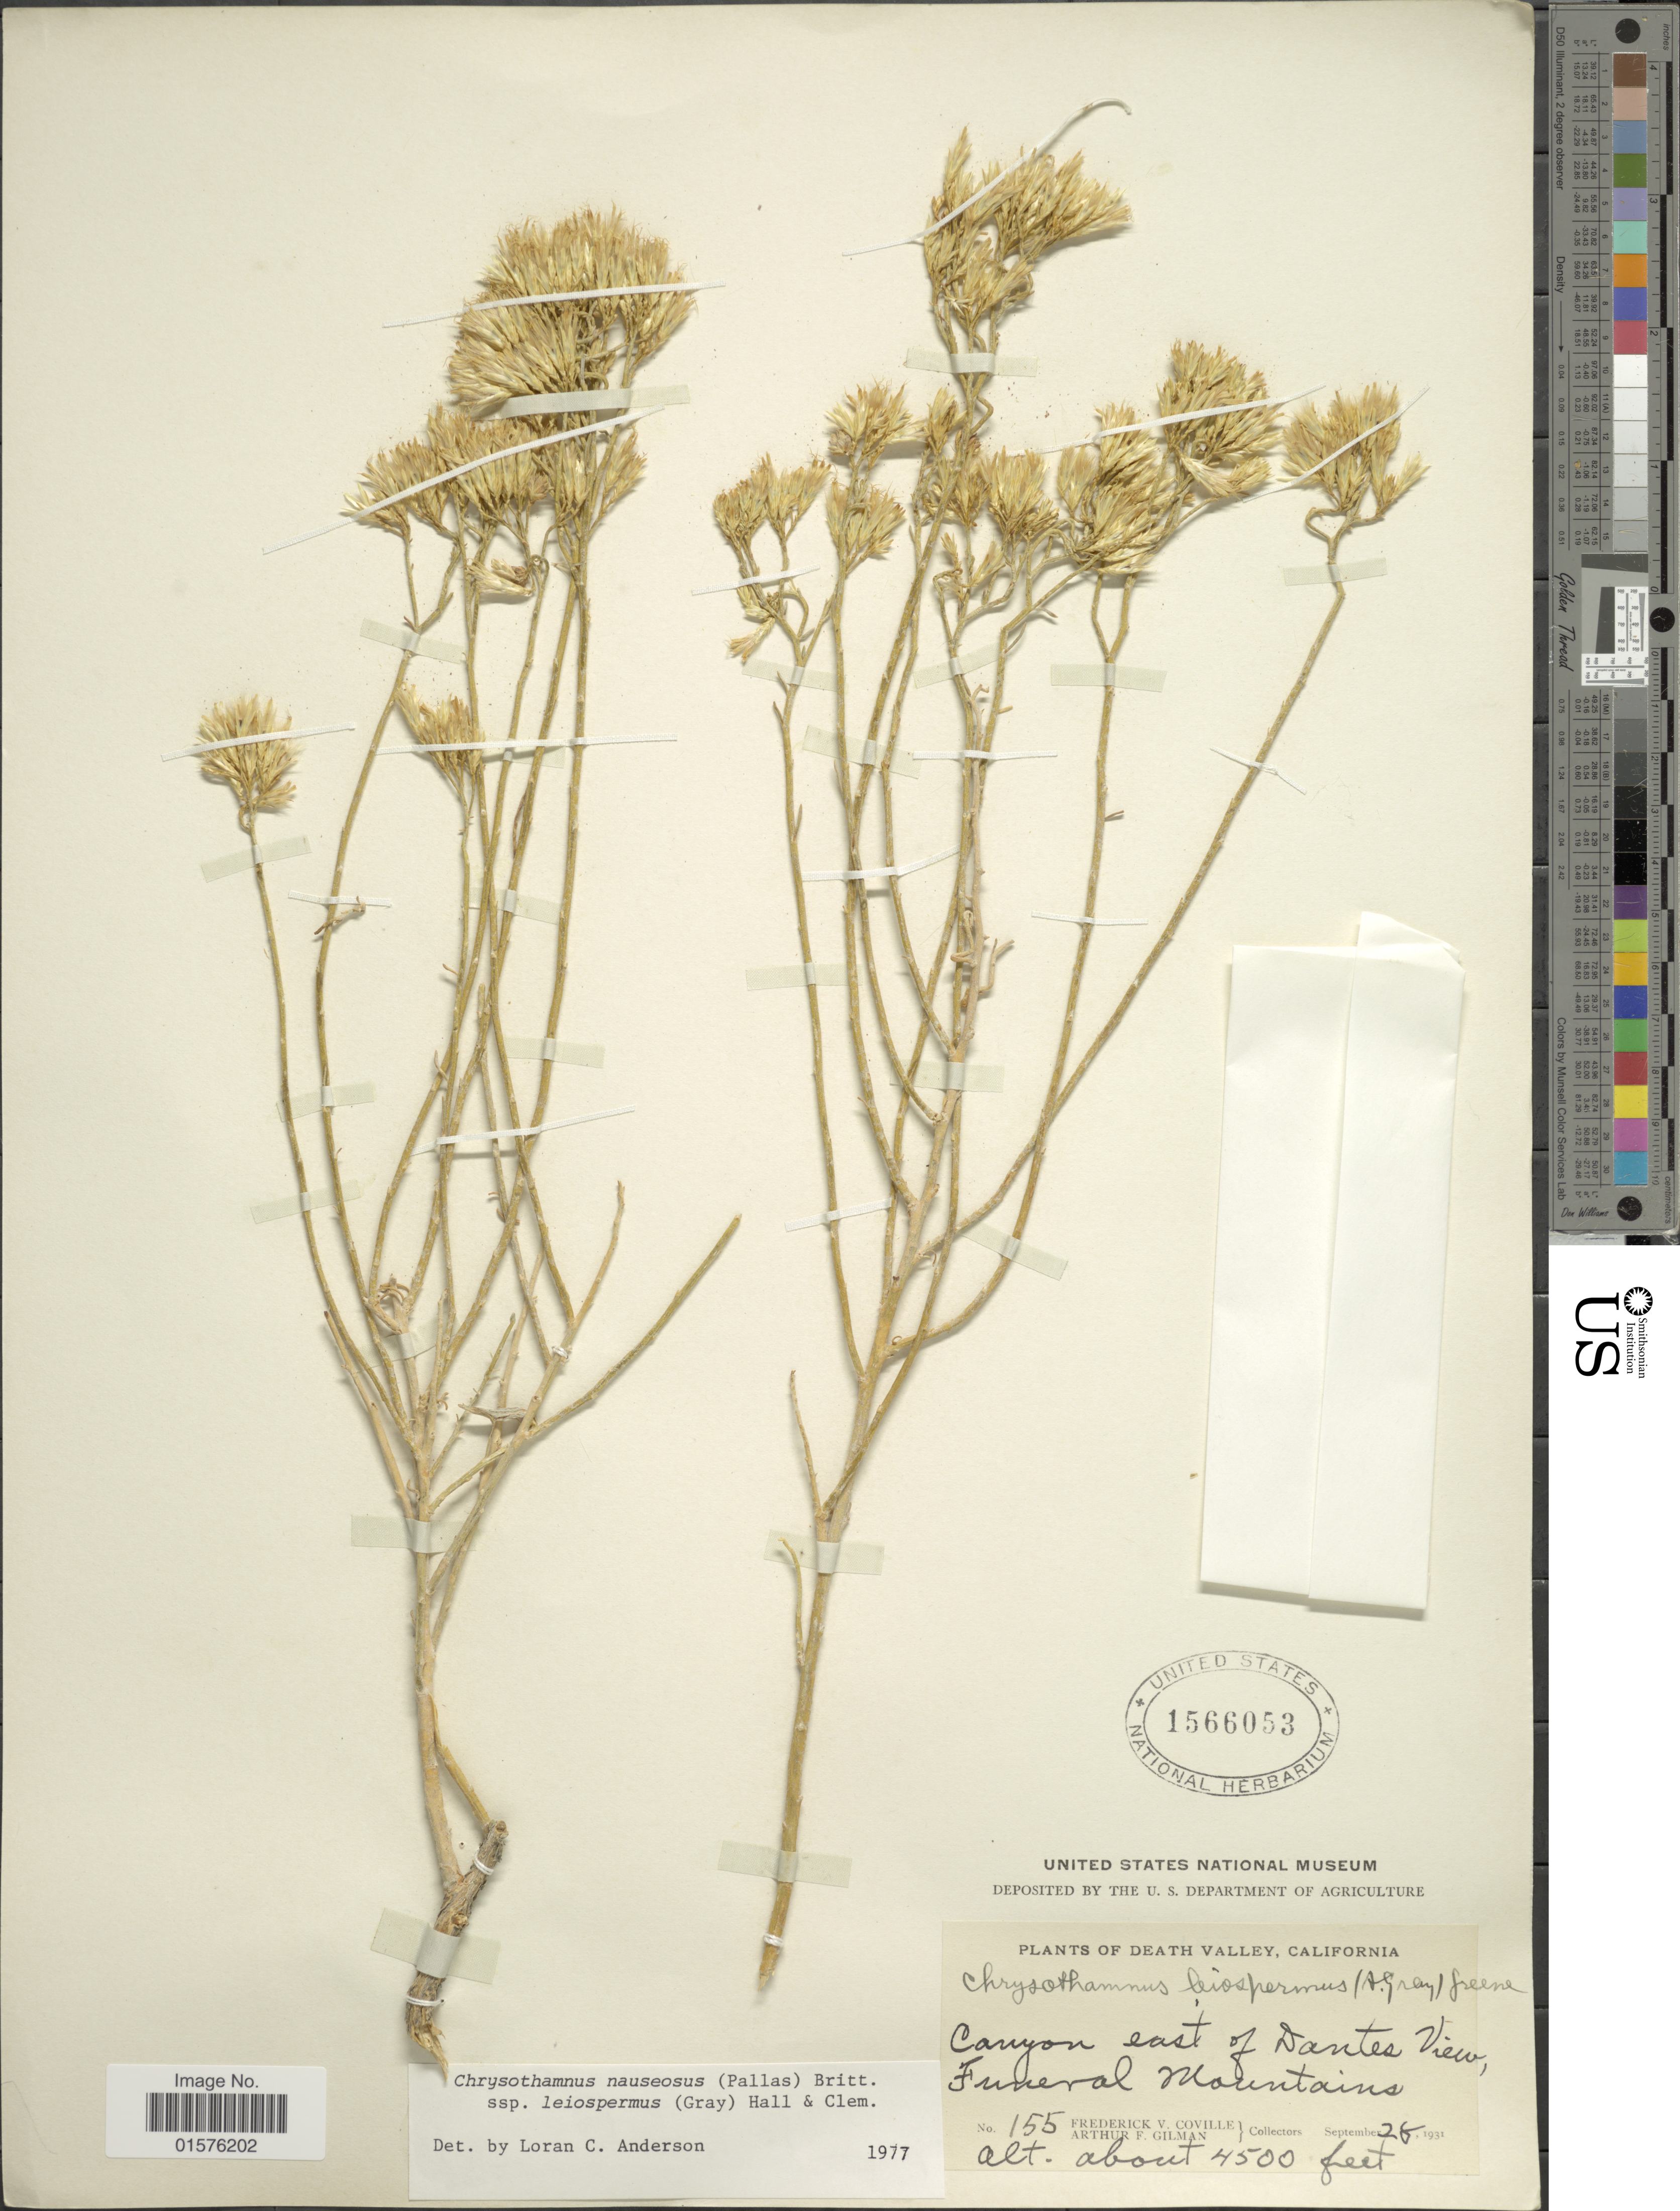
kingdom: Plantae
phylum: Tracheophyta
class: Magnoliopsida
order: Asterales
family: Asteraceae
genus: Ericameria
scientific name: Ericameria nauseosa var. leiosperma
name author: (A. Gray) G.L. Nesom & G.I. Baird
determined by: Urbatsch, Lowell E., Curator (LSU), Louisiana State University (UNITED STATES)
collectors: F. V. Coville & A. Gilman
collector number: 155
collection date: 1931-09-28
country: United States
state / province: California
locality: Death Valley, Canyon east of Dantes Vieuw, Funeral Mountains.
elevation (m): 1372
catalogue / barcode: US 1566053